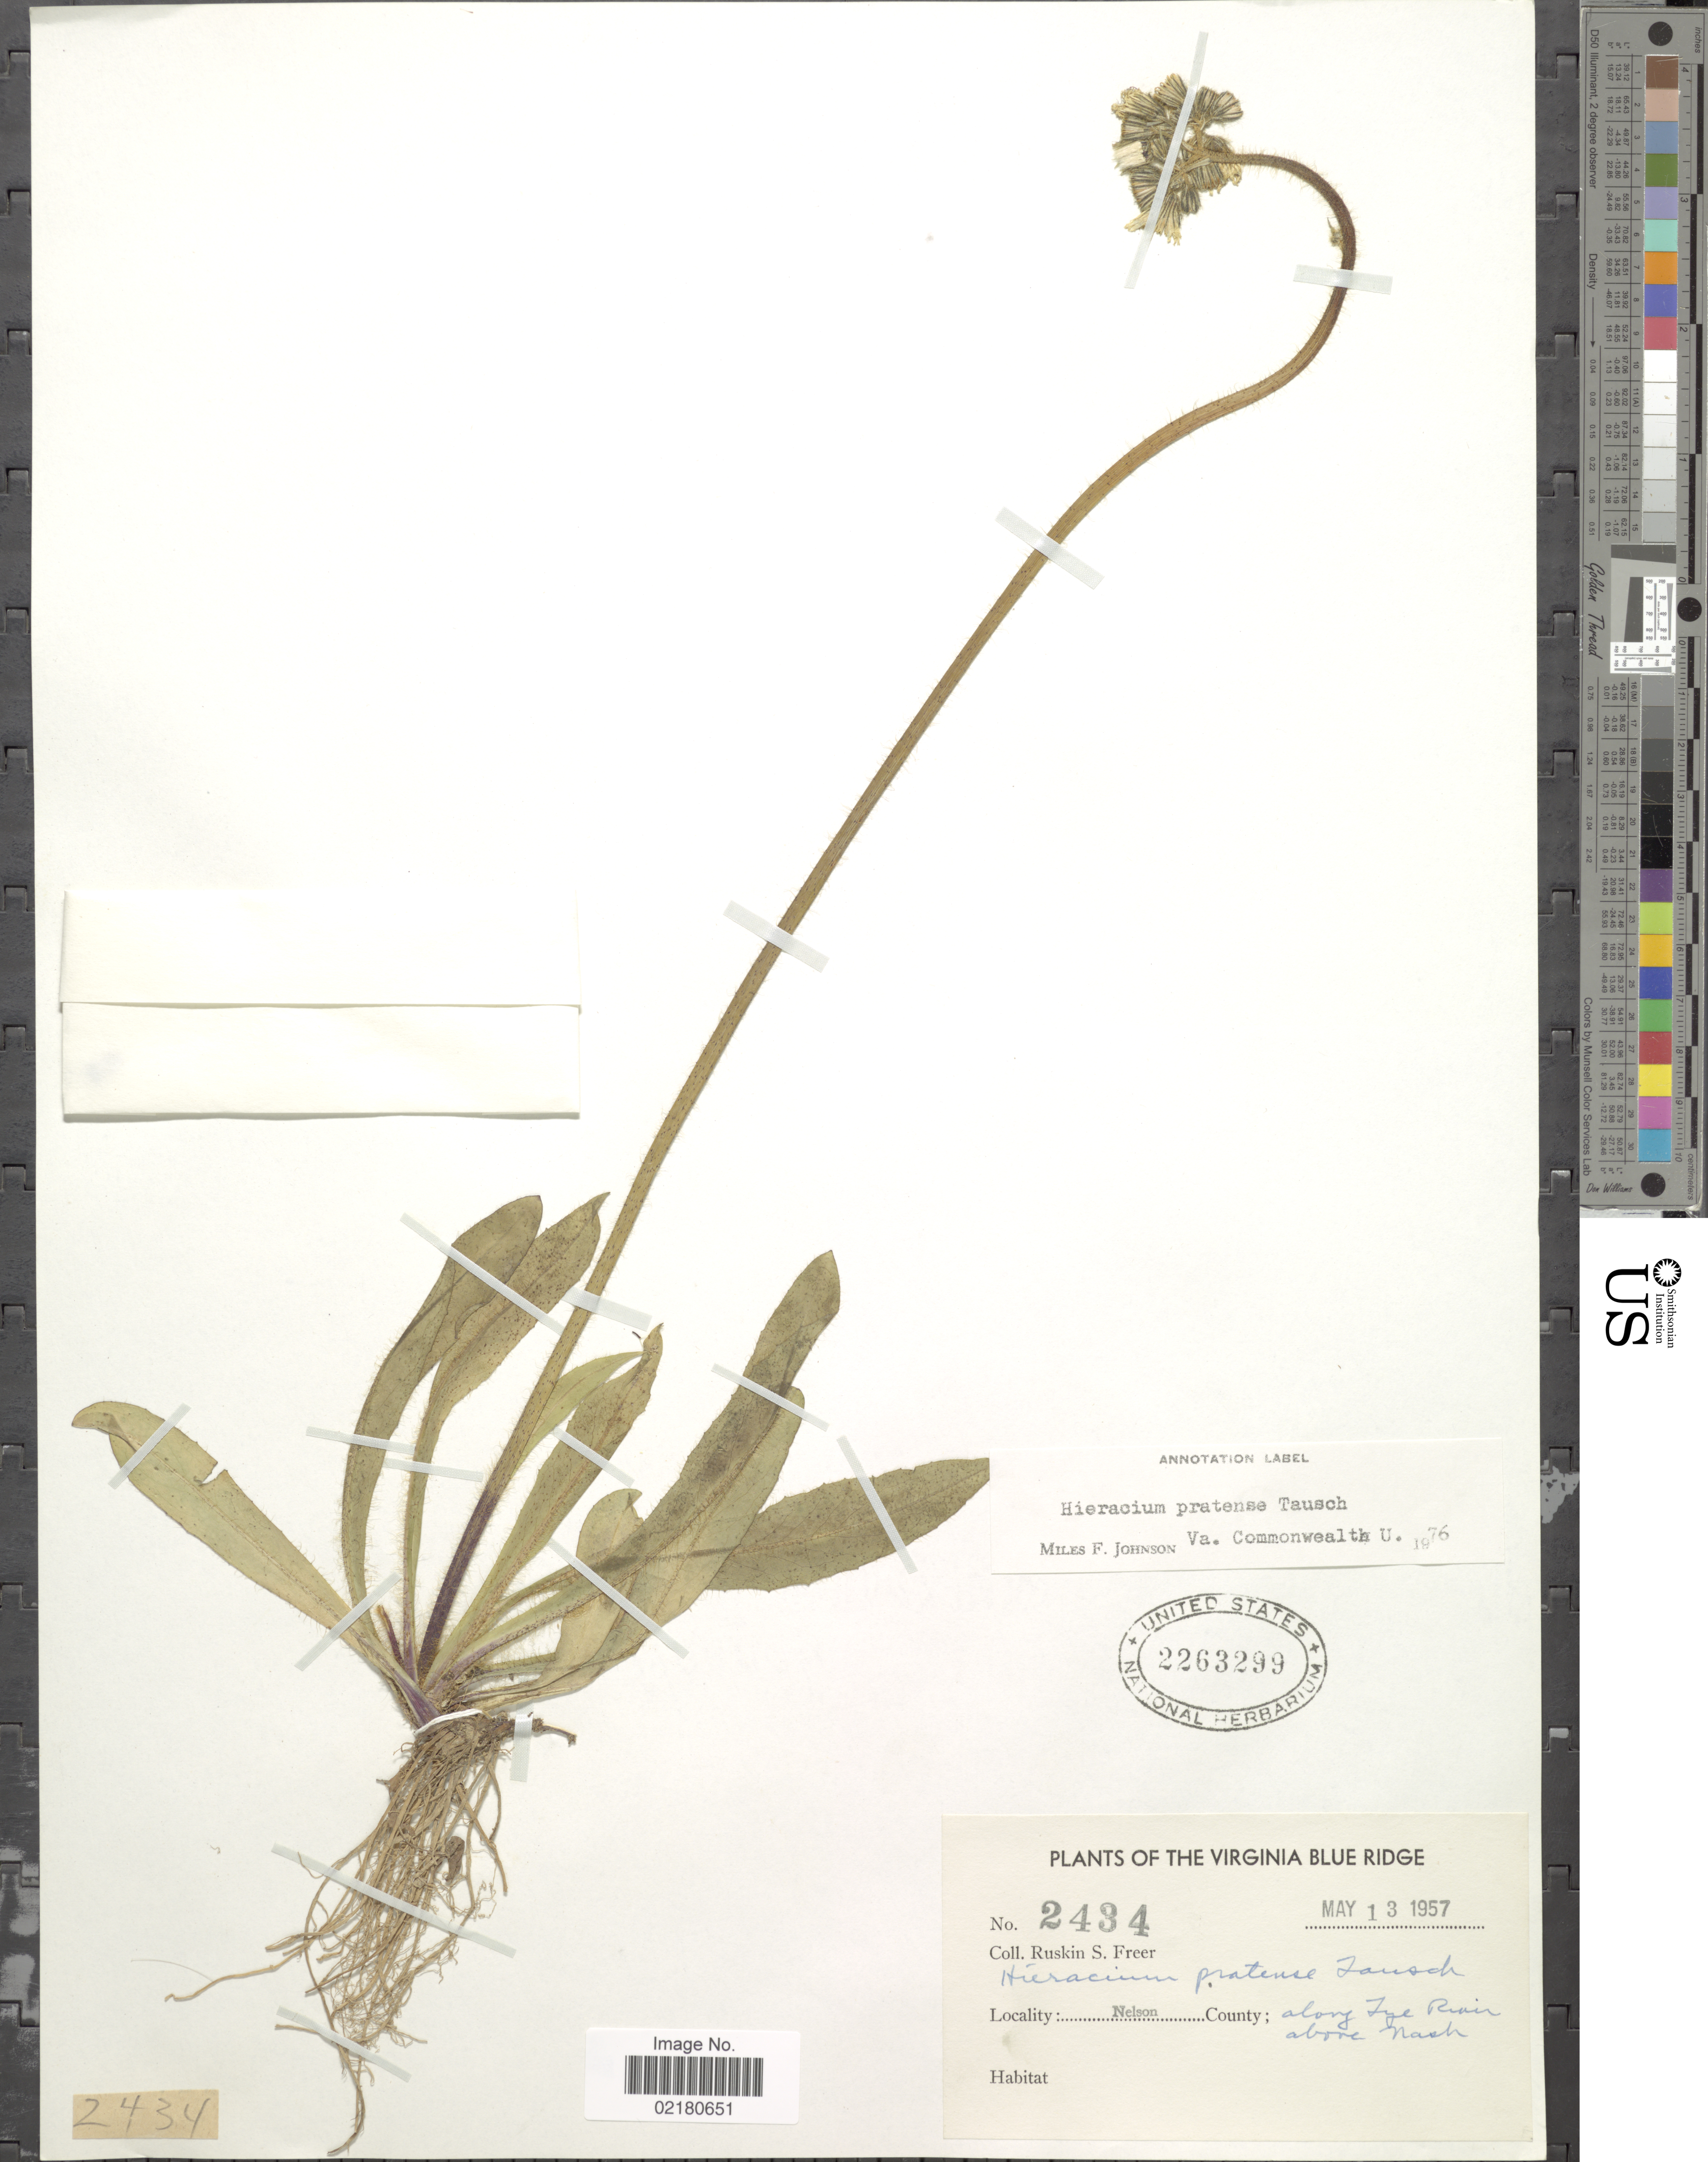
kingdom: Plantae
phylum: Tracheophyta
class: Magnoliopsida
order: Asterales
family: Asteraceae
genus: Pilosella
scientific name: Pilosella caespitosa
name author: (Dumort.) P. D. Sell & C. West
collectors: R. Freer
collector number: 2434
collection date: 1957-05-13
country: United States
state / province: Virginia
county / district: Nelson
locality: Virginia Blue Ridge, Nelson County, along Tye River above Nash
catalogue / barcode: US 2263299